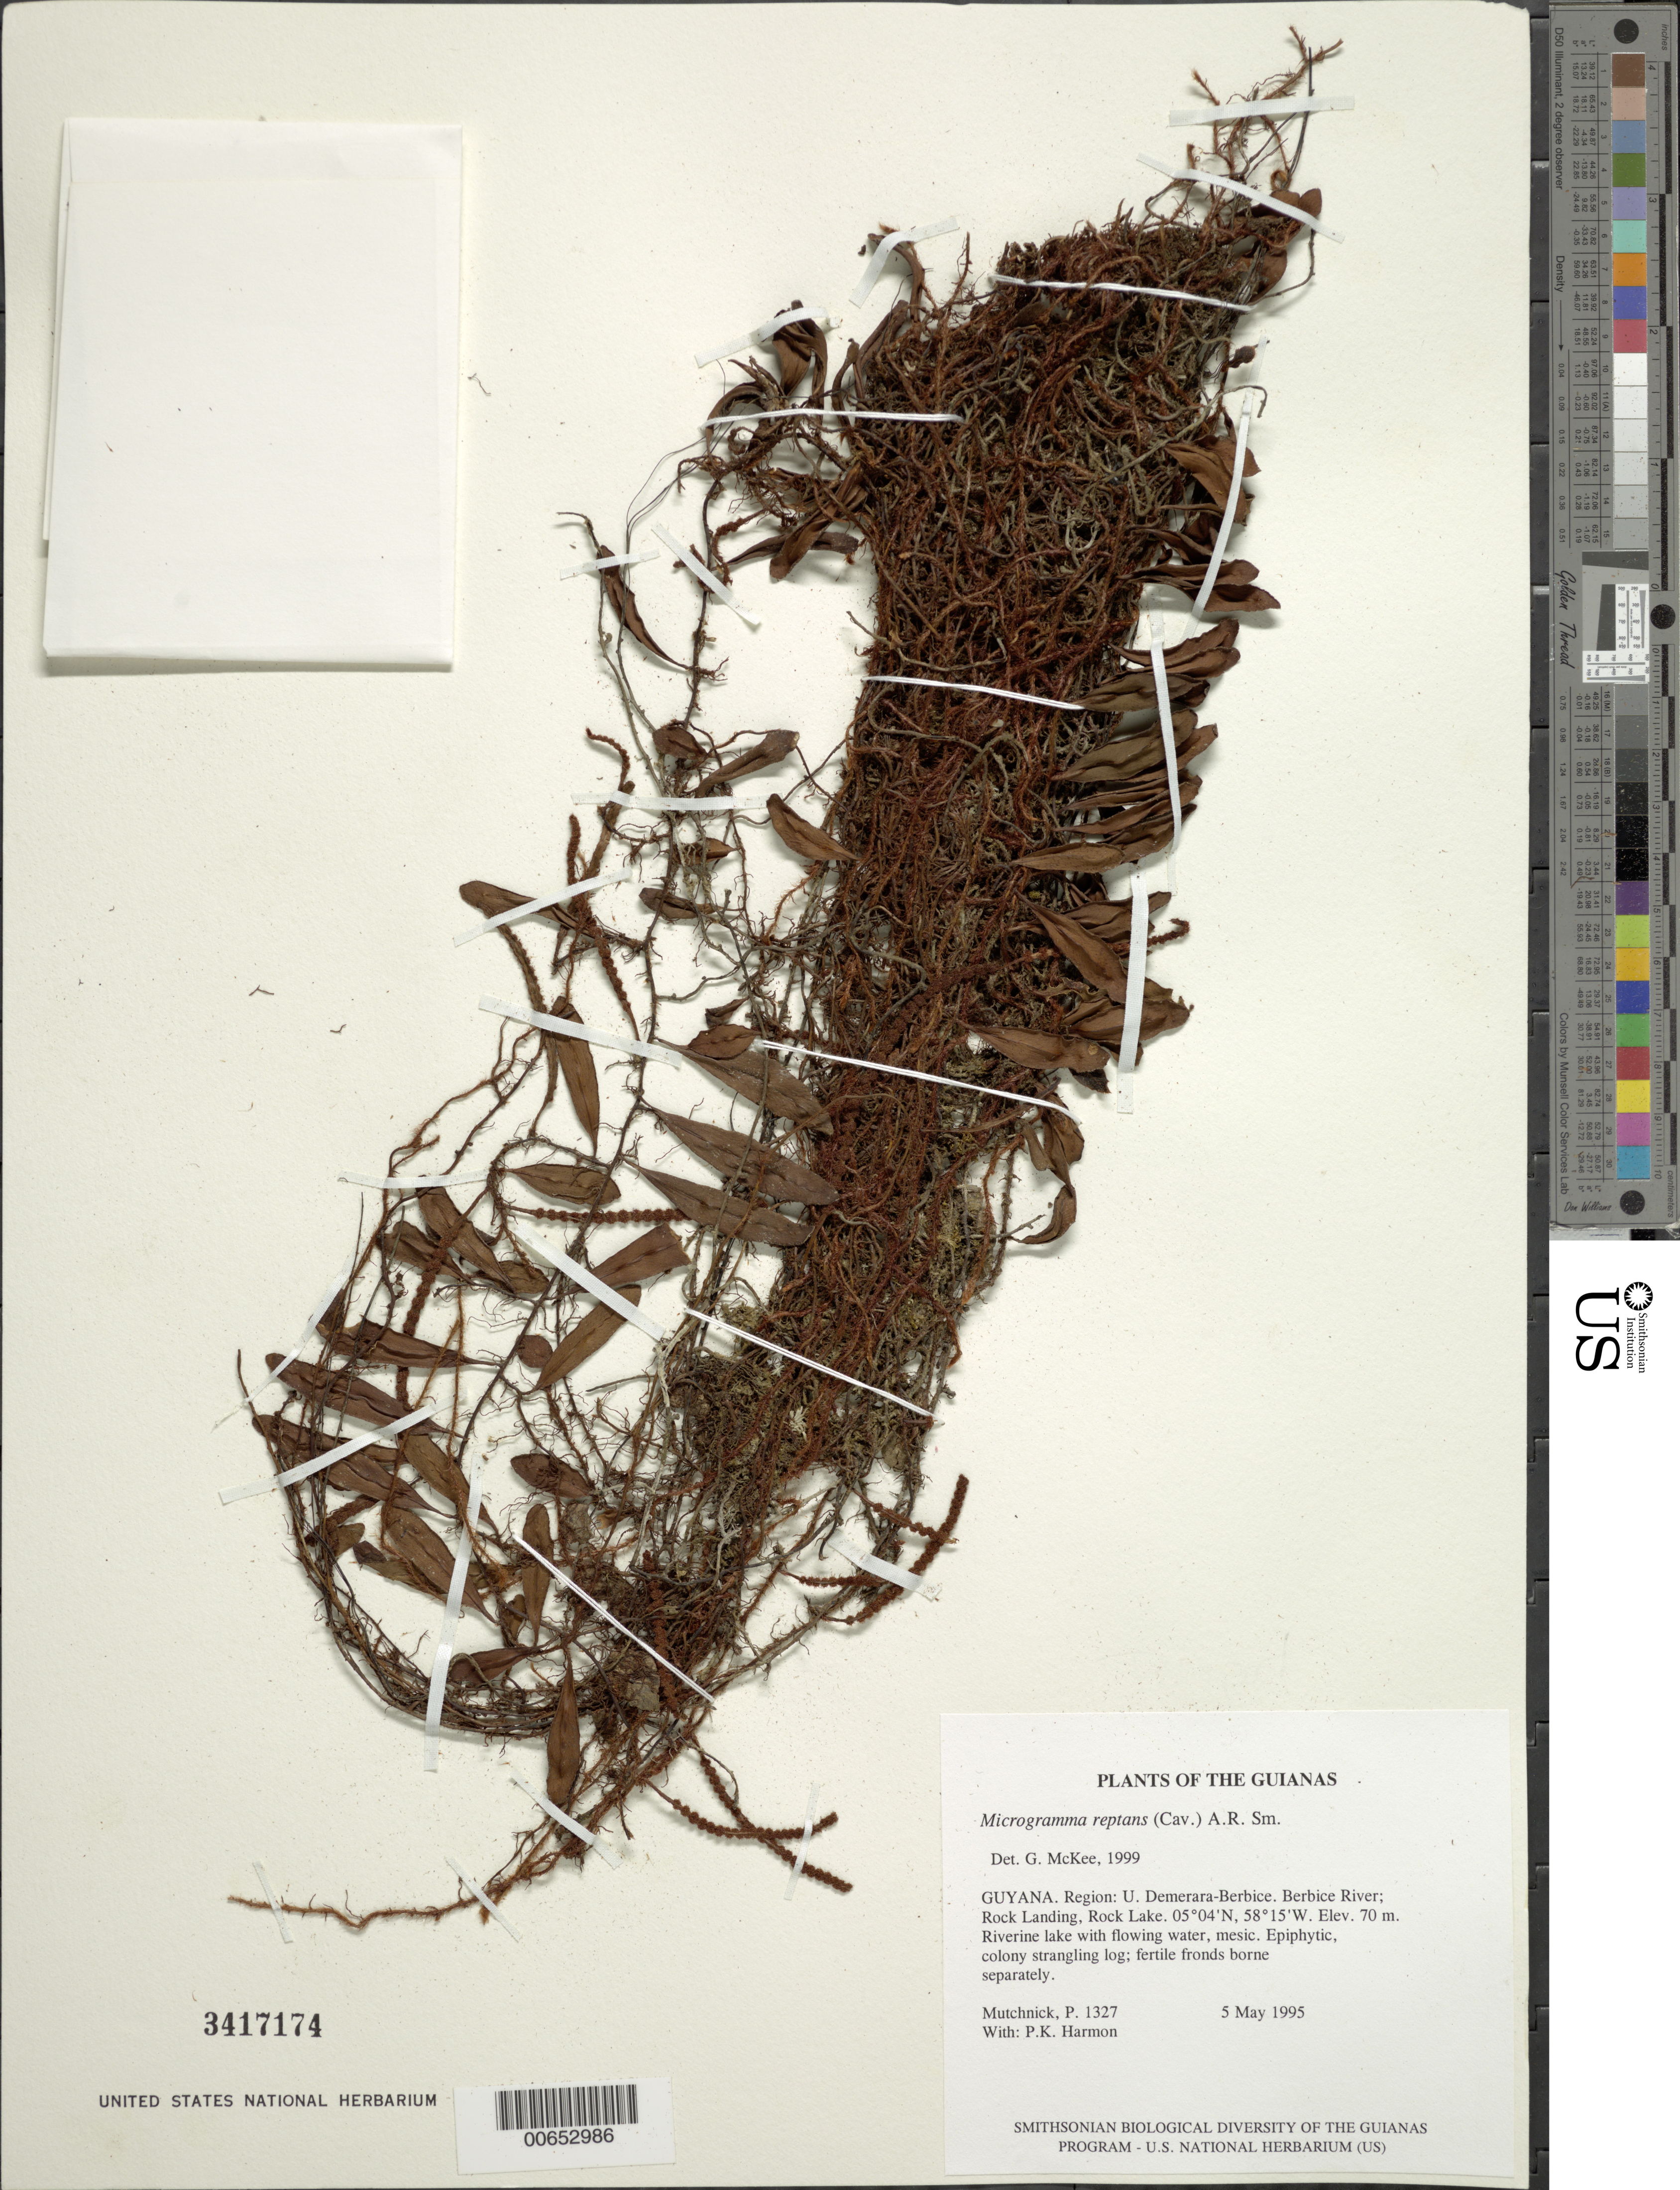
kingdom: Plantae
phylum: Tracheophyta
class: Polypodiopsida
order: Polypodiales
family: Polypodiaceae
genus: Microgramma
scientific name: Microgramma reptans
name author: (Cav.) A.R. Sm.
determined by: McKee, G. S., (US), NMNH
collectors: P. Mutchnick & P. Harmon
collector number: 1327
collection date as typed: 5 May 1995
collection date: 1995-05-05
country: Guyana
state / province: U. Demerara-Berbice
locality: Berbice River; Rock Landing, Rock Lake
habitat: Riverine lake with flowing water, mesic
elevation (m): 70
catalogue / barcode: US 3417174